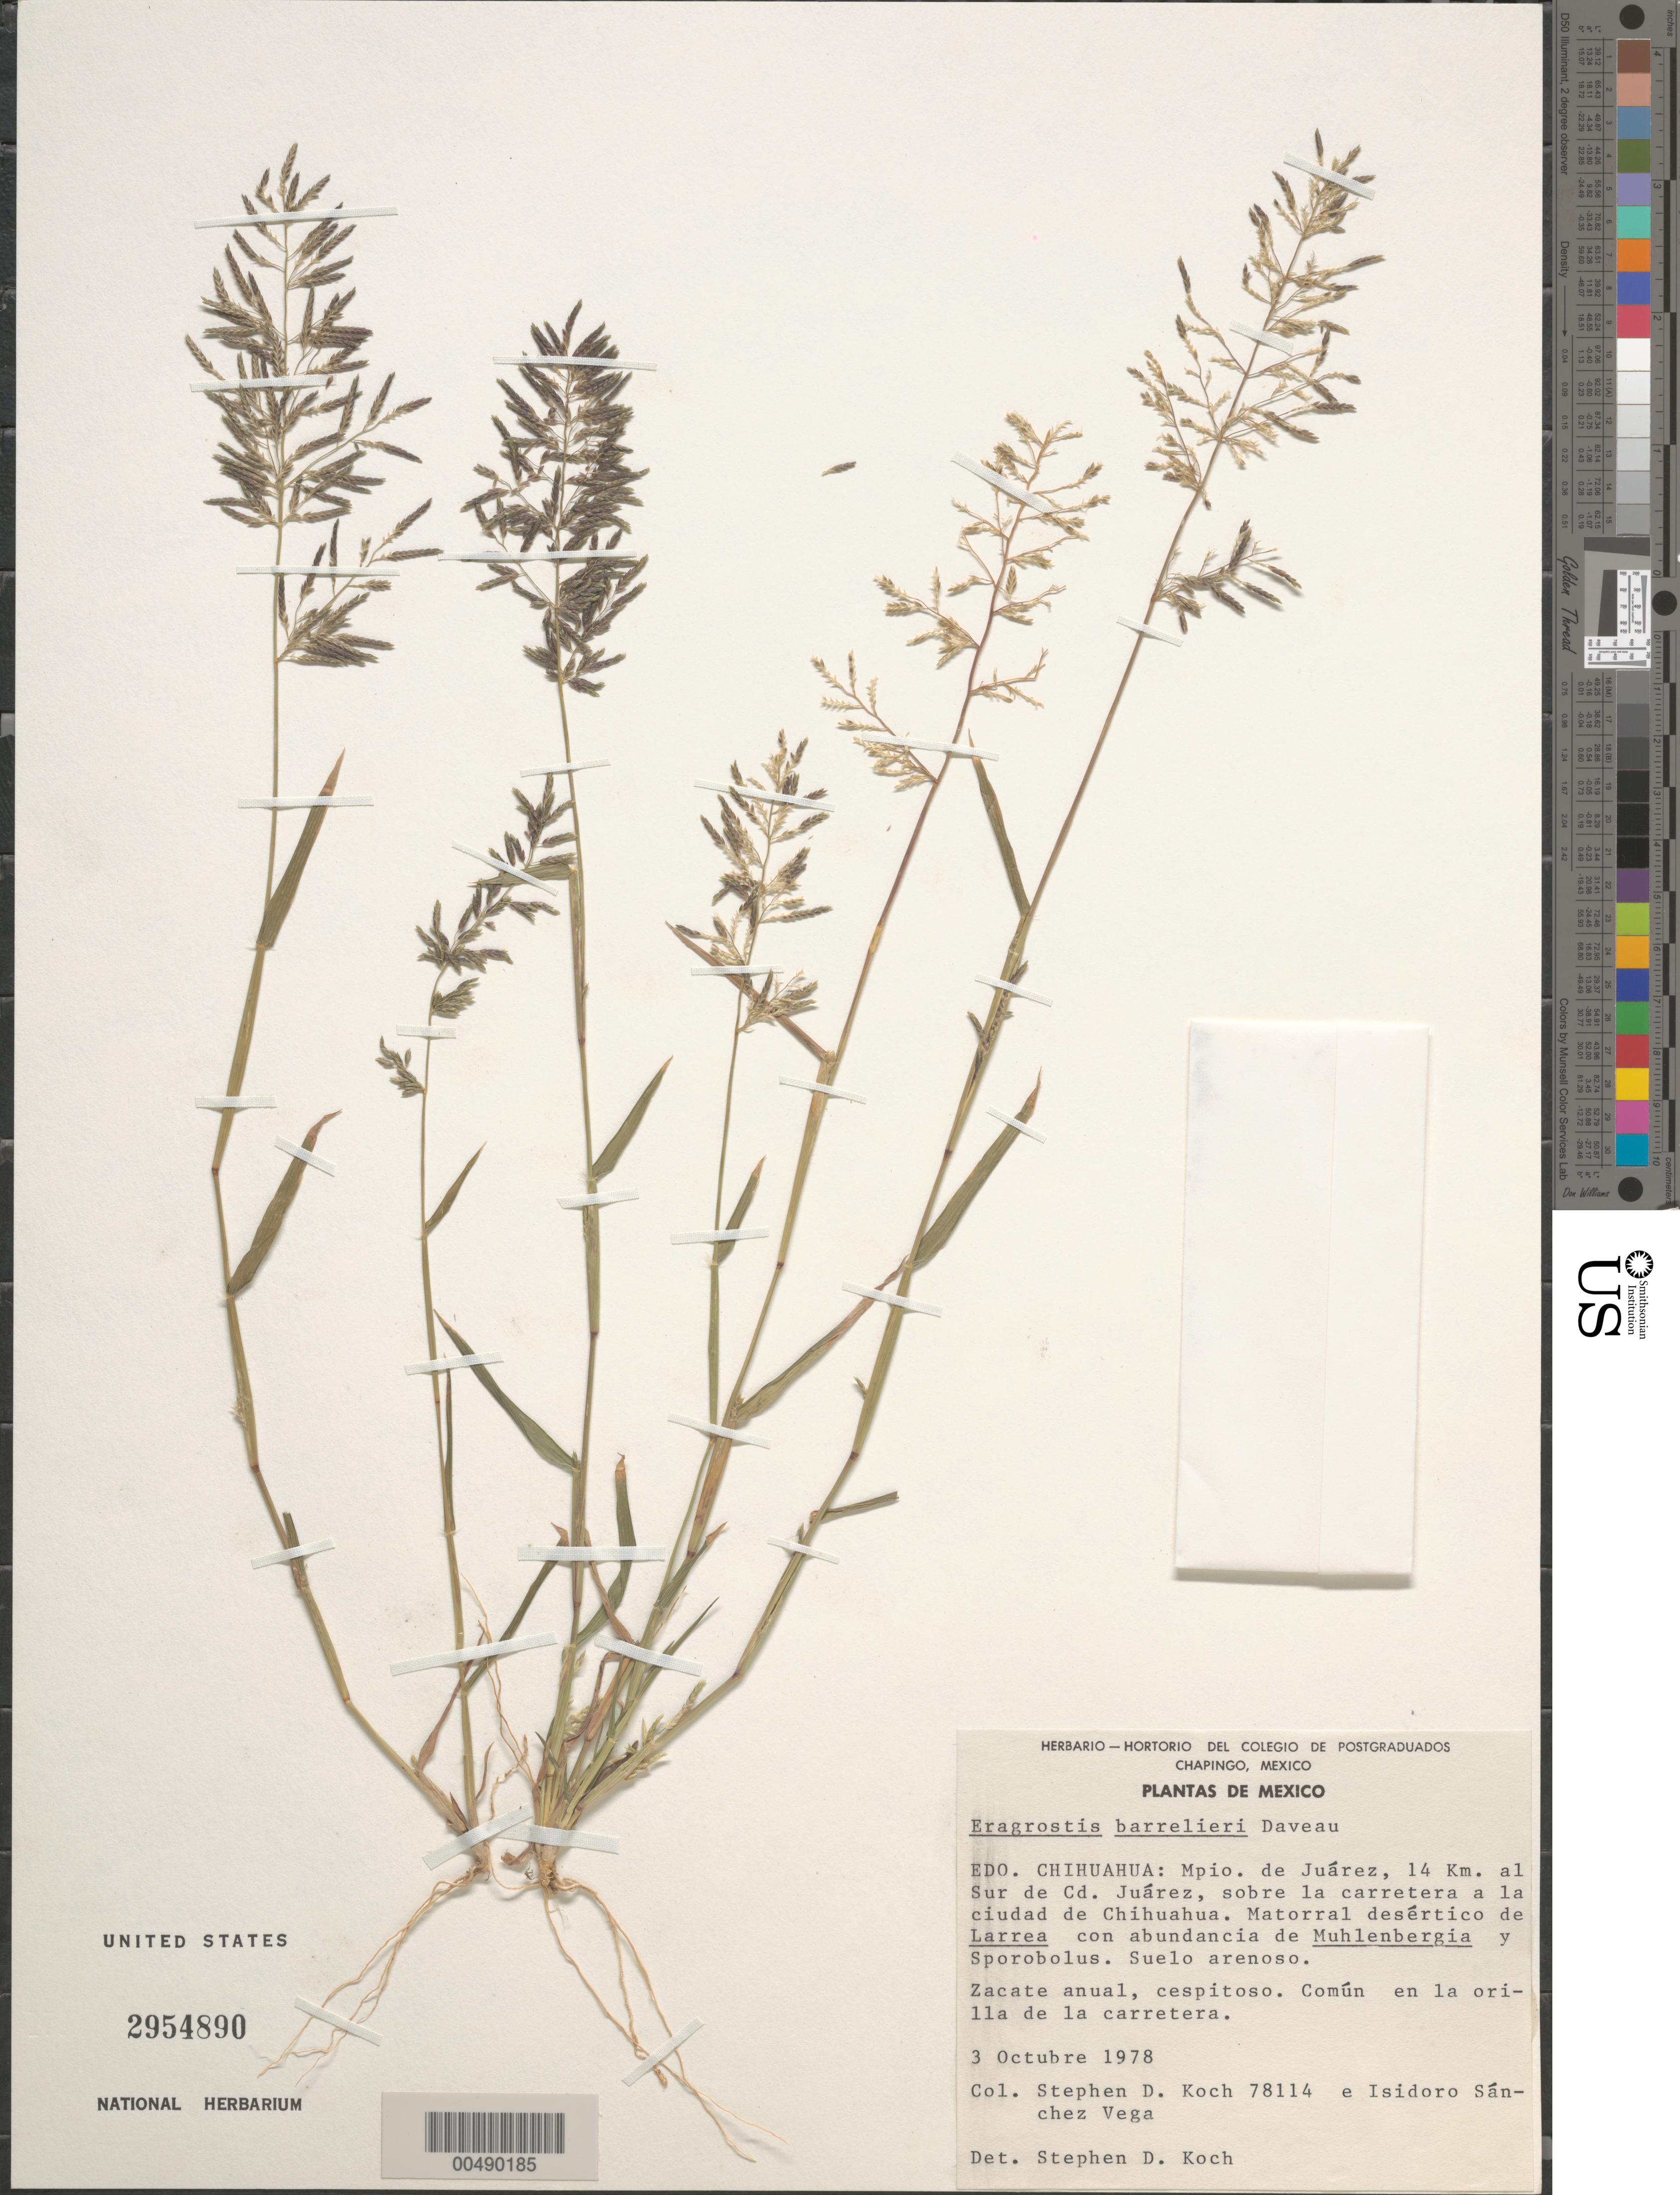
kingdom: Plantae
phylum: Tracheophyta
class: Liliopsida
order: Poales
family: Poaceae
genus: Eragrostis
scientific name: Eragrostis barrelieri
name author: Daveau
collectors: S. D. Koch & I. M. Sánchez Vega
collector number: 78114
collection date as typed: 3 Oct 1978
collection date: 1978-10-03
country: Mexico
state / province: Chihuahua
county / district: Juárez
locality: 14 km S of Cd. Juárez, adj. to the rd to Ciudad Chihuahua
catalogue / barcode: US 2954890